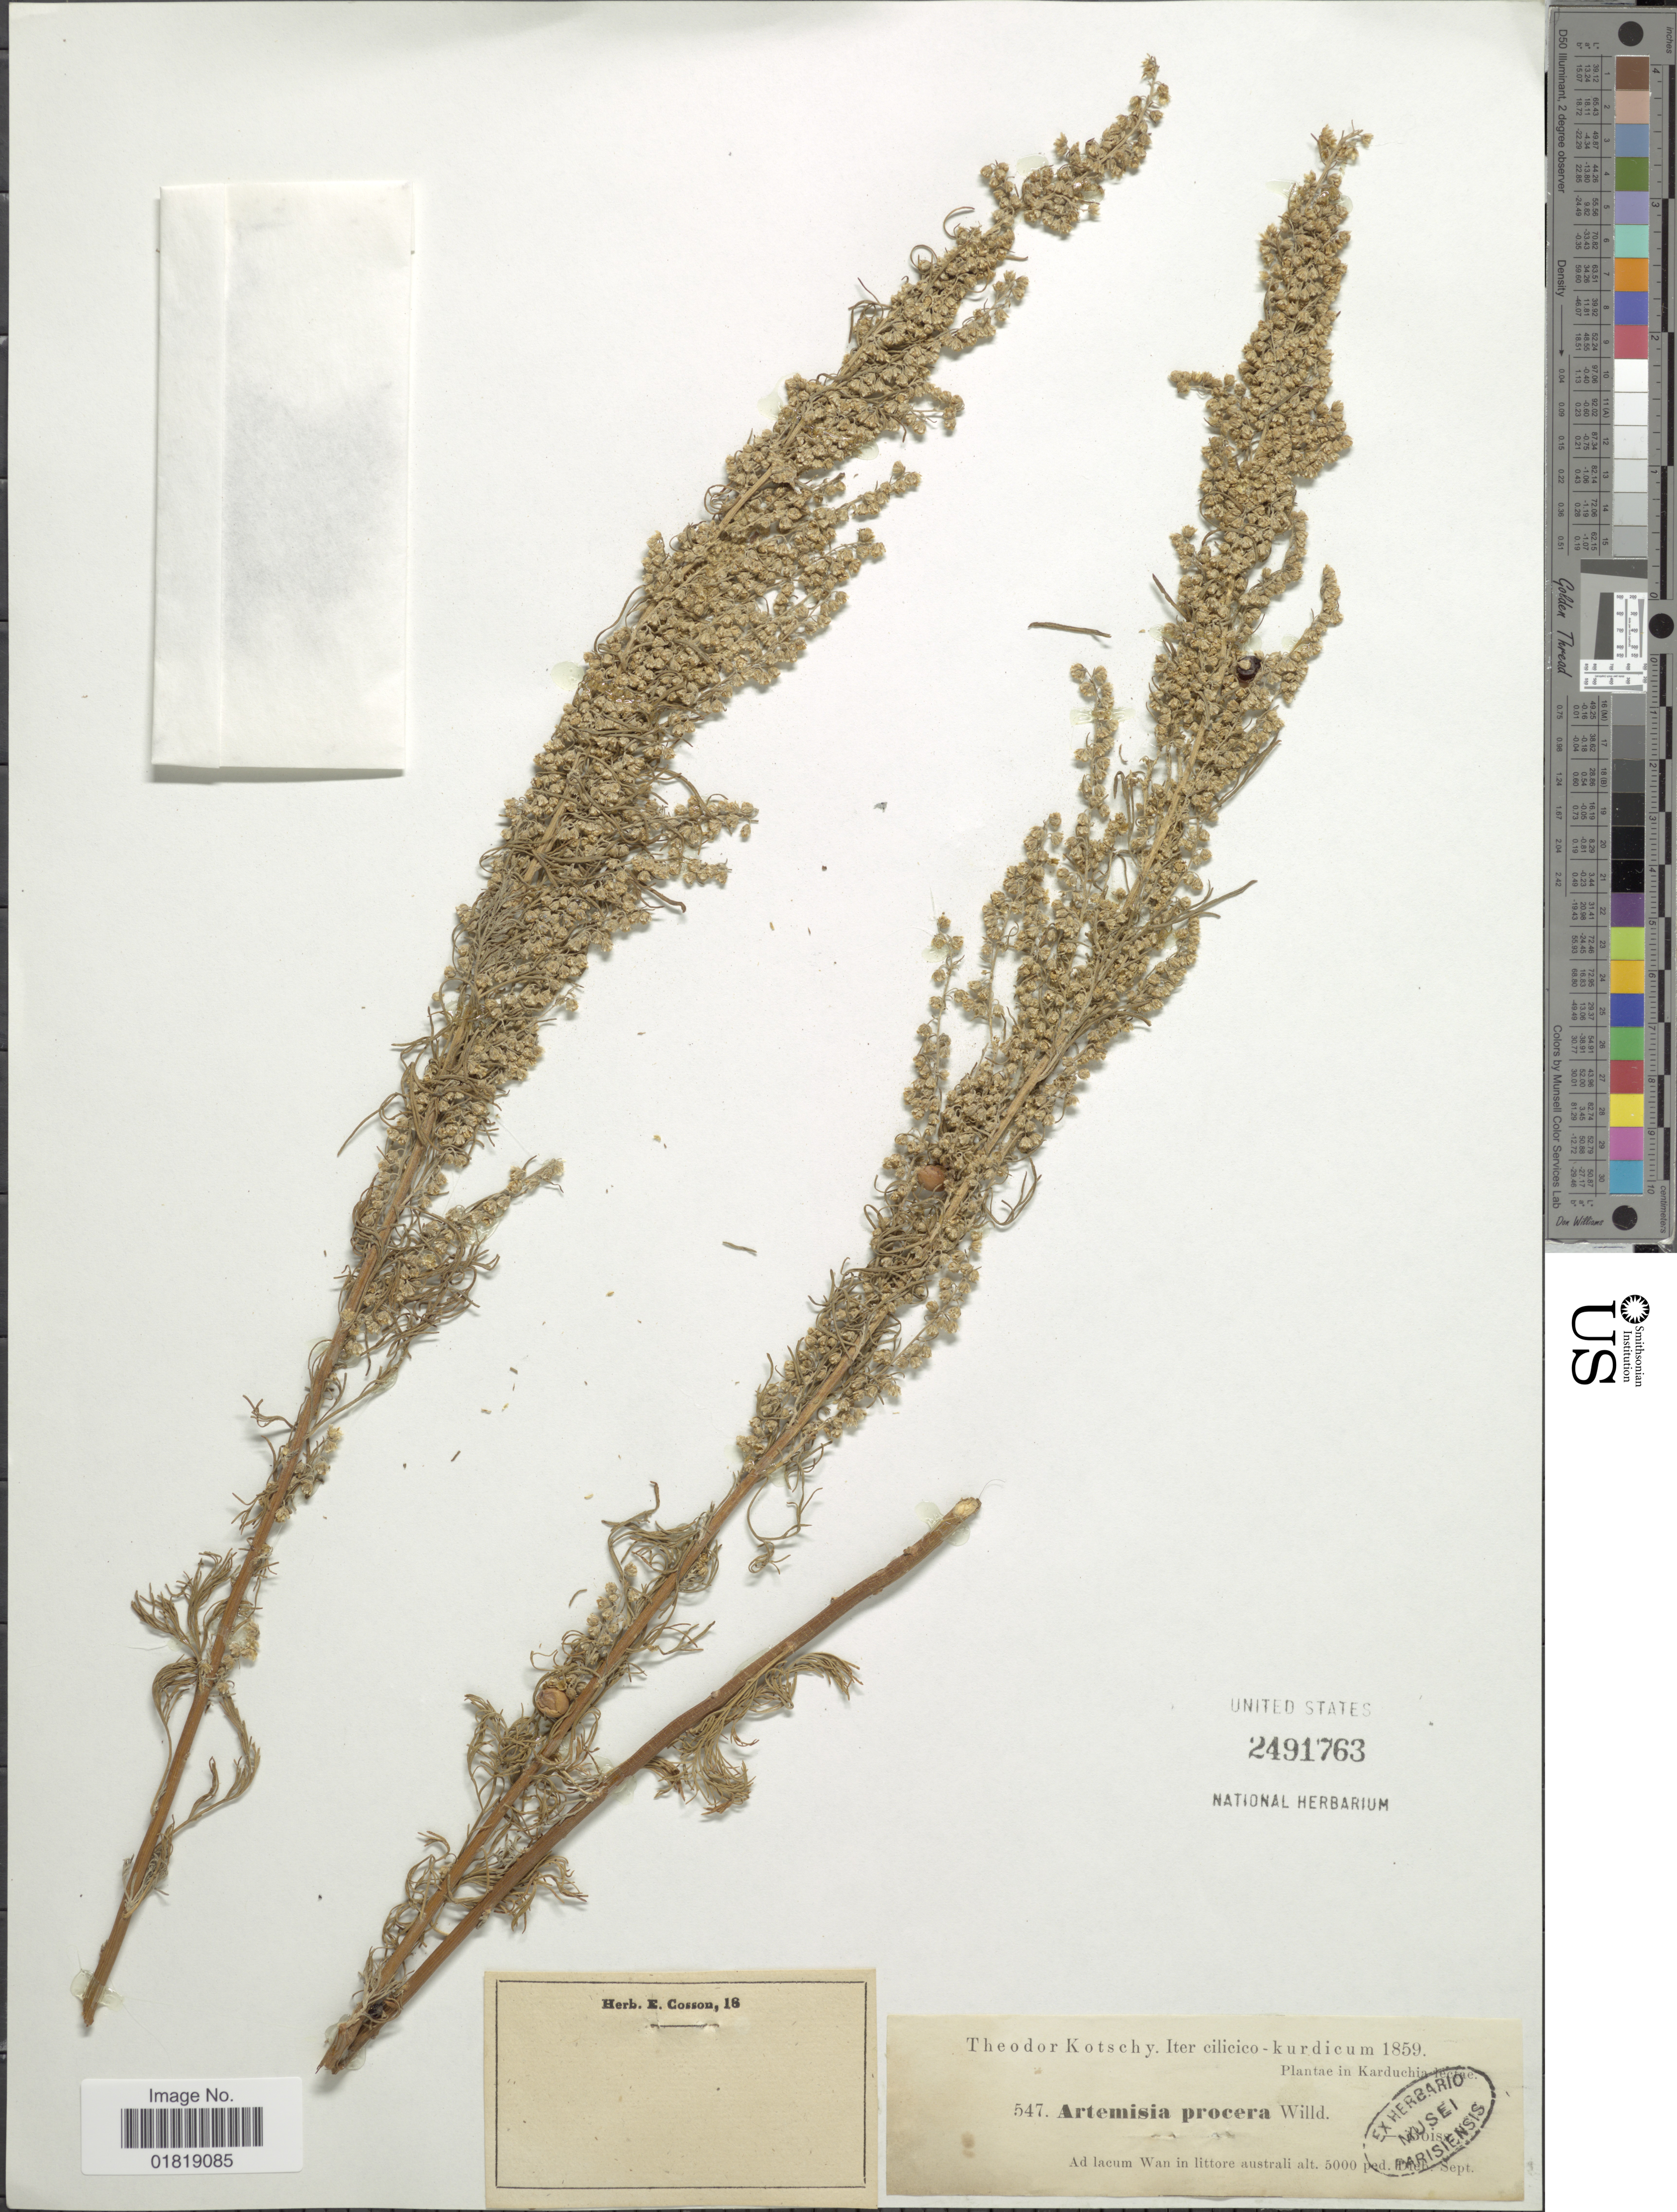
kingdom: Plantae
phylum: Tracheophyta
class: Magnoliopsida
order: Asterales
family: Asteraceae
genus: Artemisia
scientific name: Artemisia procera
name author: Willd.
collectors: K. G. Kotschy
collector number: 547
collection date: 1859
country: Turkey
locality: Iter cicilicico- kurdicum, in Karduchia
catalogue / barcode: US 2491763